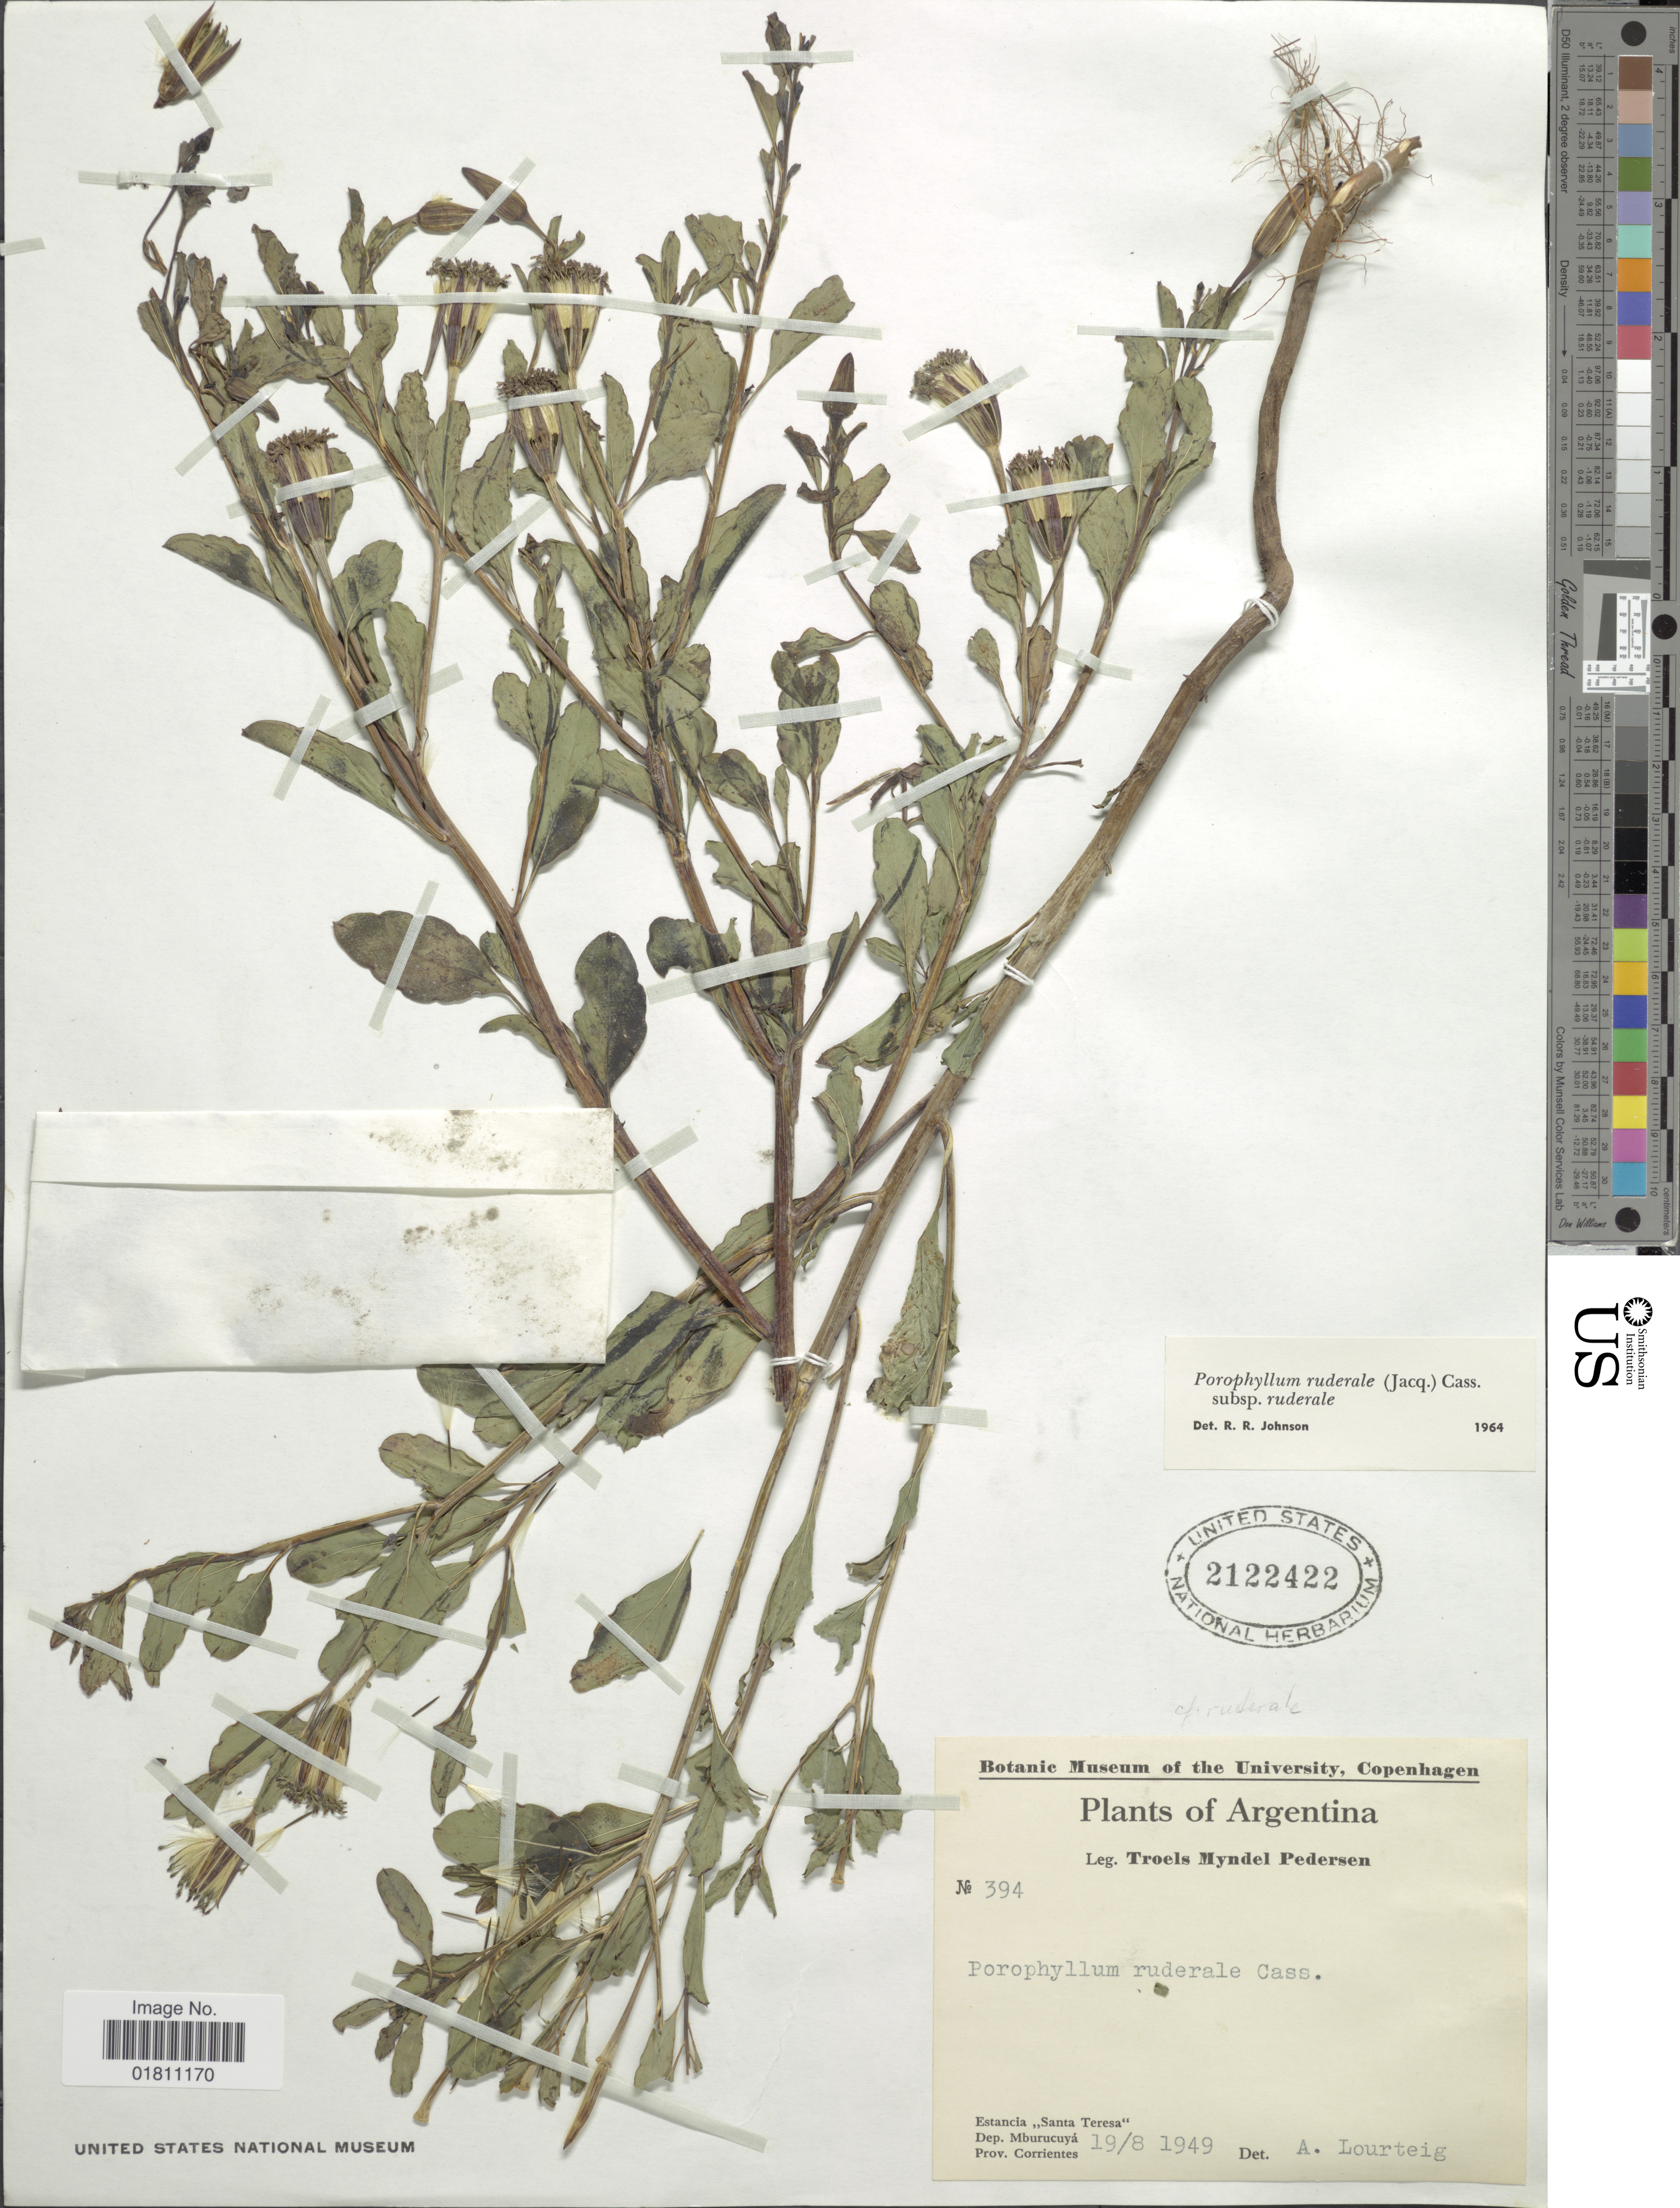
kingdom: Plantae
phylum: Tracheophyta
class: Magnoliopsida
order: Asterales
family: Asteraceae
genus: Porophyllum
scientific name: Porophyllum ruderale subsp. ruderale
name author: (Jacq.) Cass.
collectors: T. Pederson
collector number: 394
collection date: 1949-08-19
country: Argentina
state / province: Corrientes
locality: Estancia "Santa Teresa" Dep. Mburucuya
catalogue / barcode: US 2122422